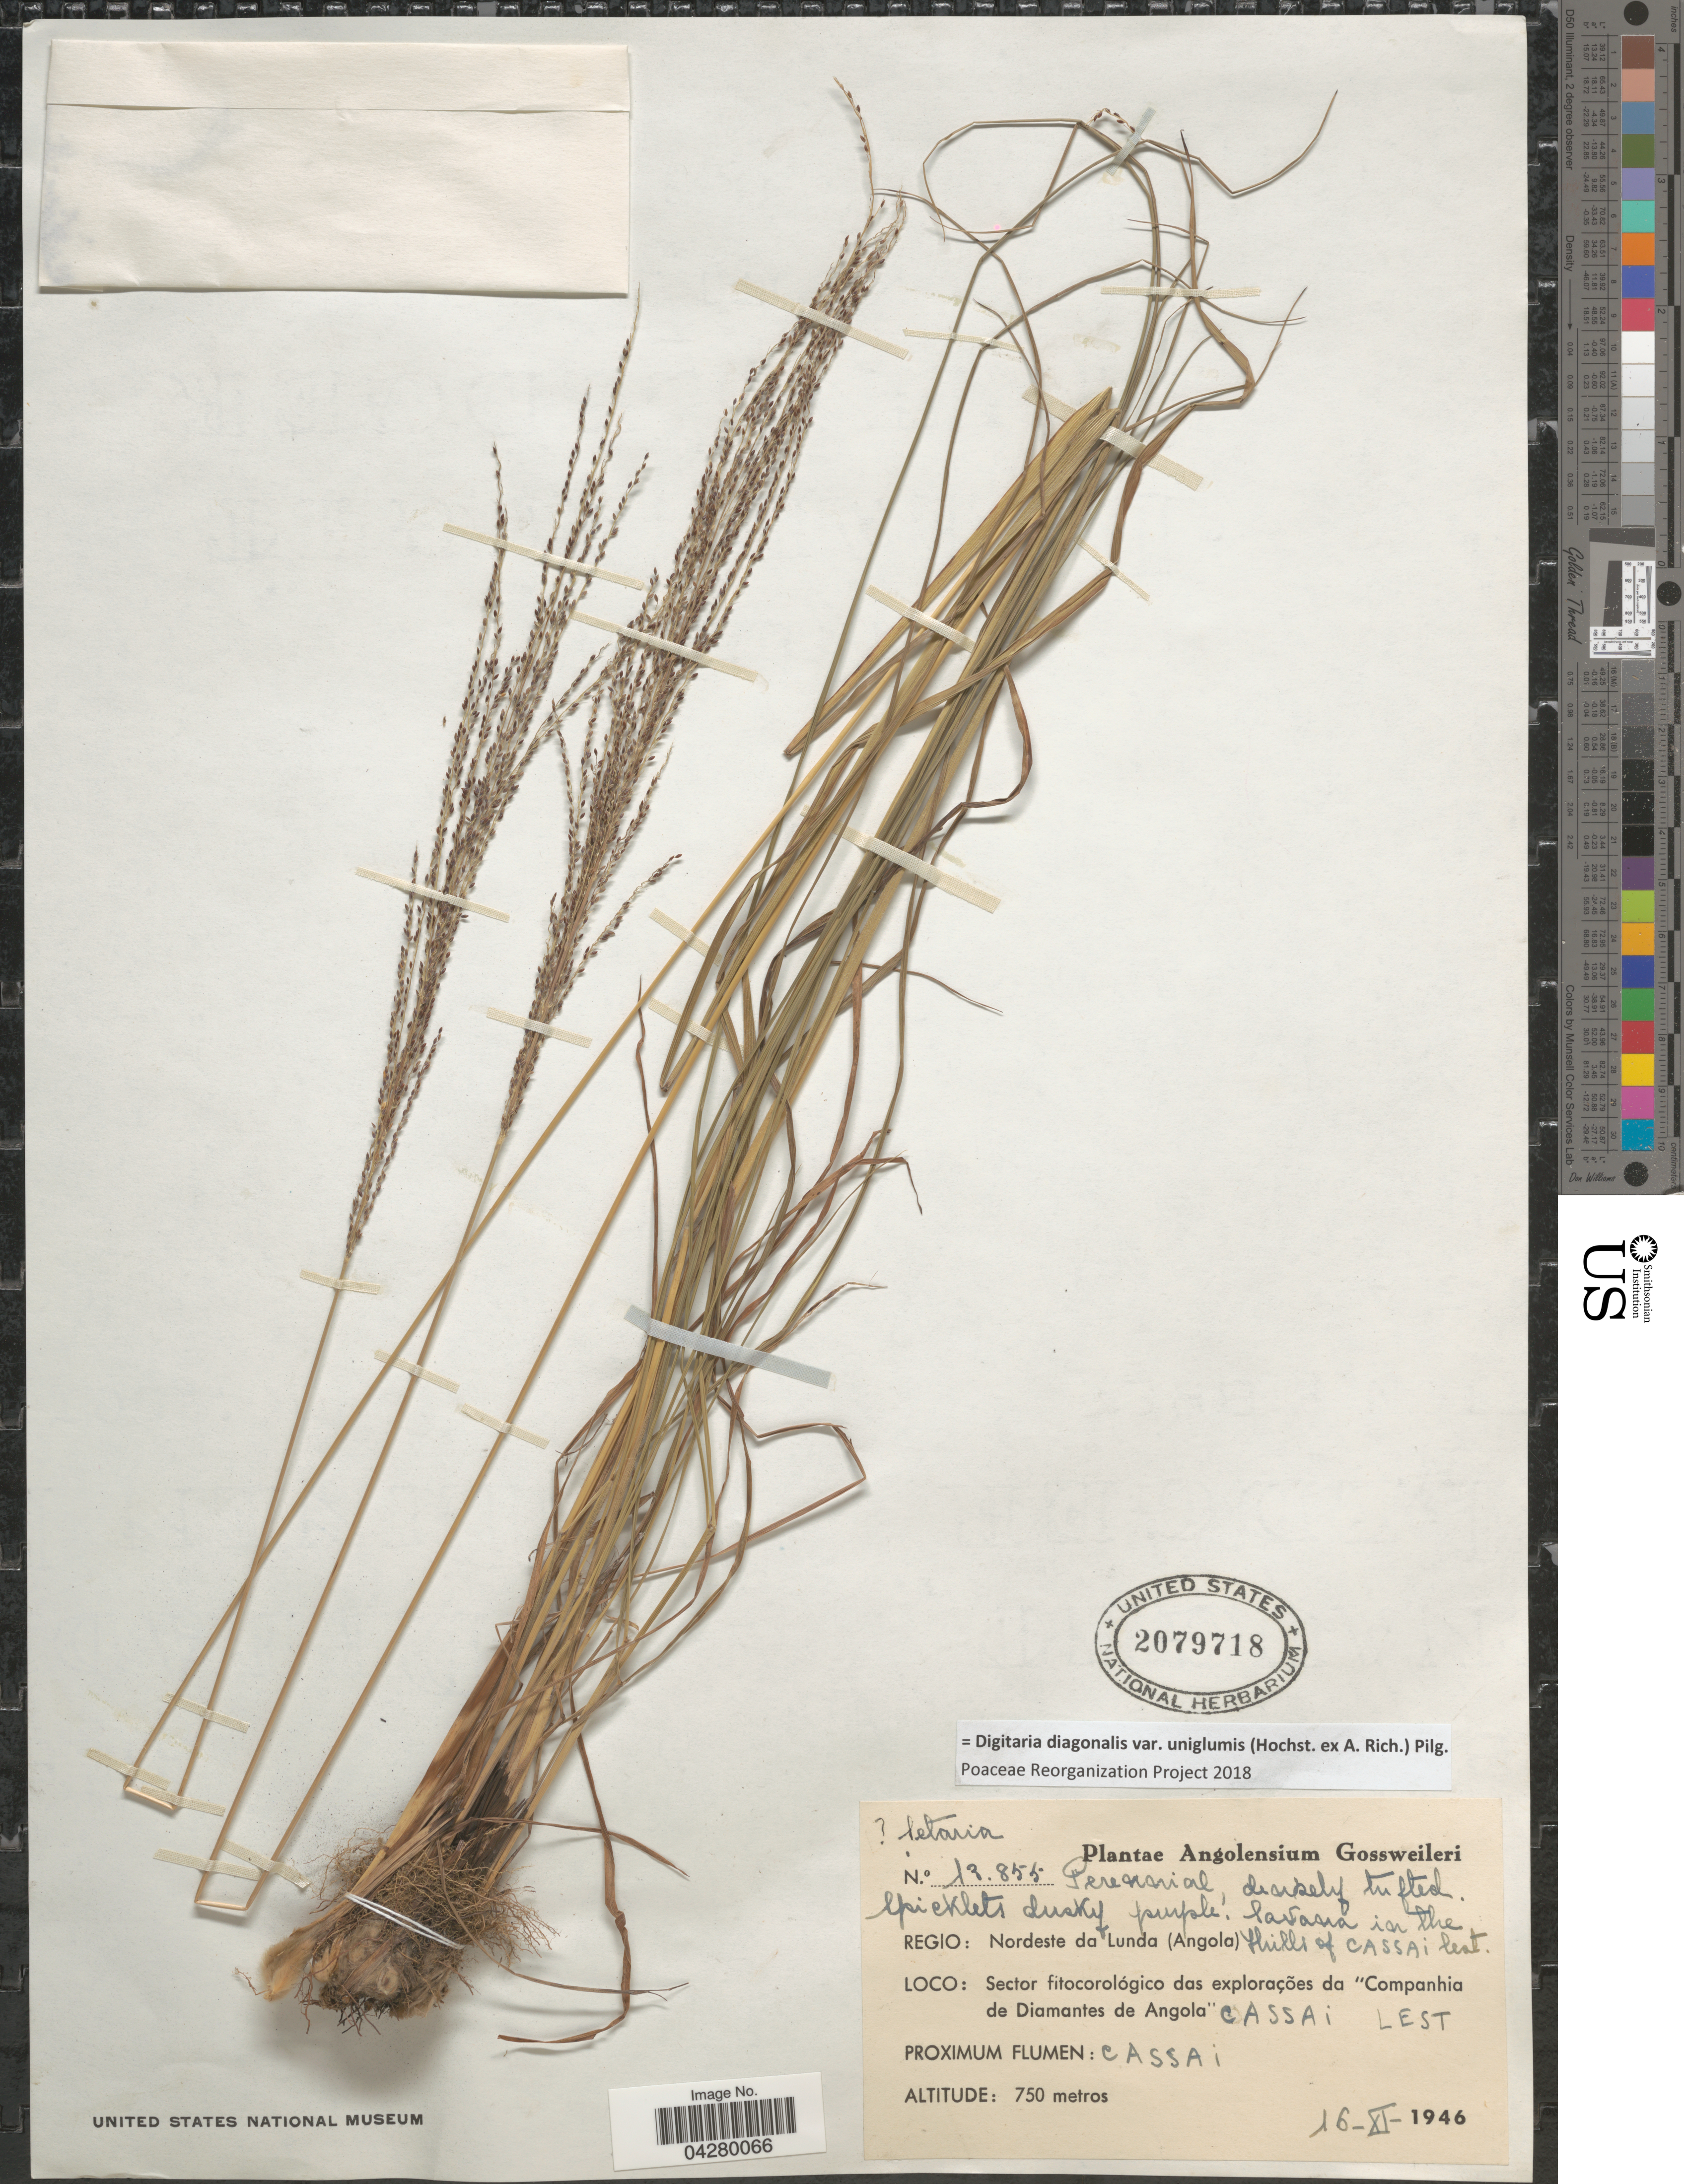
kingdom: Plantae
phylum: Tracheophyta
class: Liliopsida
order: Poales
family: Poaceae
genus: Digitaria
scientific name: Digitaria diagonalis var. uniglumis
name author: (Hochst. ex A. Rich.) Pilg.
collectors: -. Gossweiler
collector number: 13855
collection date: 1946-11-16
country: Angola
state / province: Lunda Norte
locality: Regio: Nordeste da Lunda. Savana in the hills of Cassai lest. Sector fitocorológico das explorações da "Companhia de Diamantes de Angola". Cassai Lest. Proximum Flumen: Cassai.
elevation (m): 750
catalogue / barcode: US 2079718